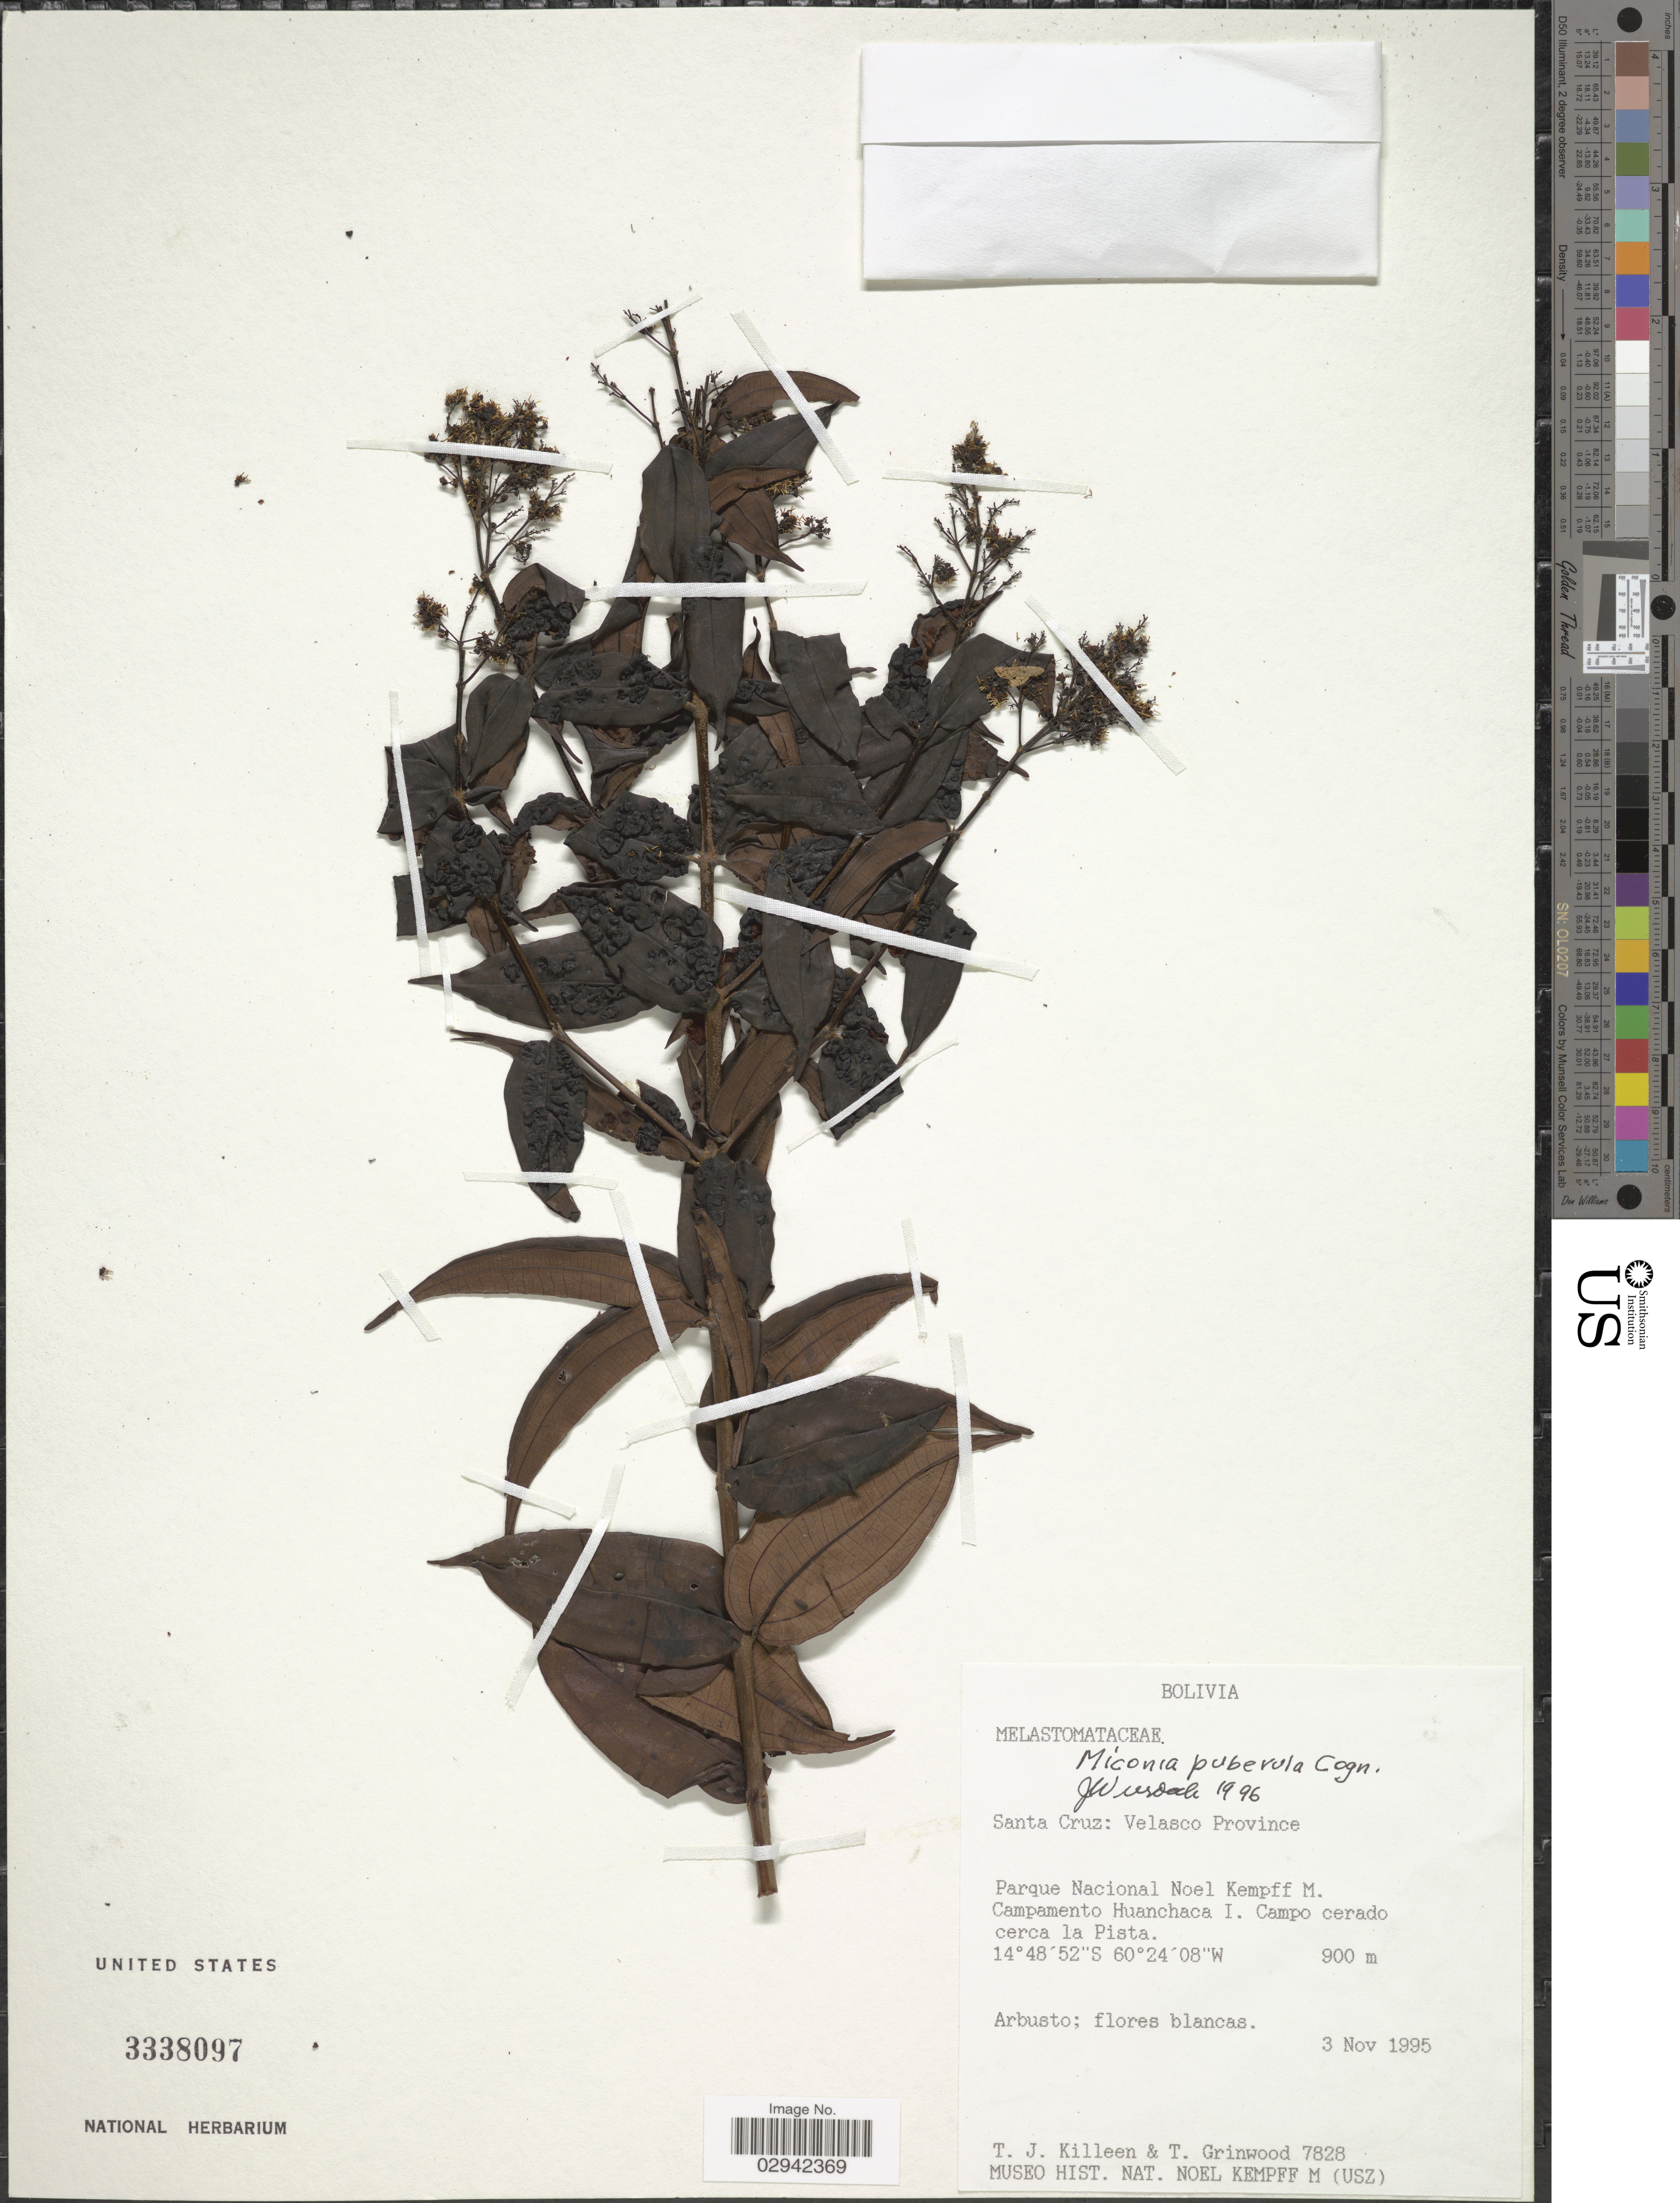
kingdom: Plantae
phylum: Tracheophyta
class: Magnoliopsida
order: Myrtales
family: Melastomataceae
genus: Miconia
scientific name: Miconia puberula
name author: Cogn.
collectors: T. J. Killeen & T. Grinwood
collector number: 7828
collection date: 1995-11-03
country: Bolivia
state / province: Santa Cruz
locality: Velasco Province, Parque Nacional Noel Kempff M., Campamento Huanchaca I. Campo cerado cerca la Pista.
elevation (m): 900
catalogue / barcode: US 3338097